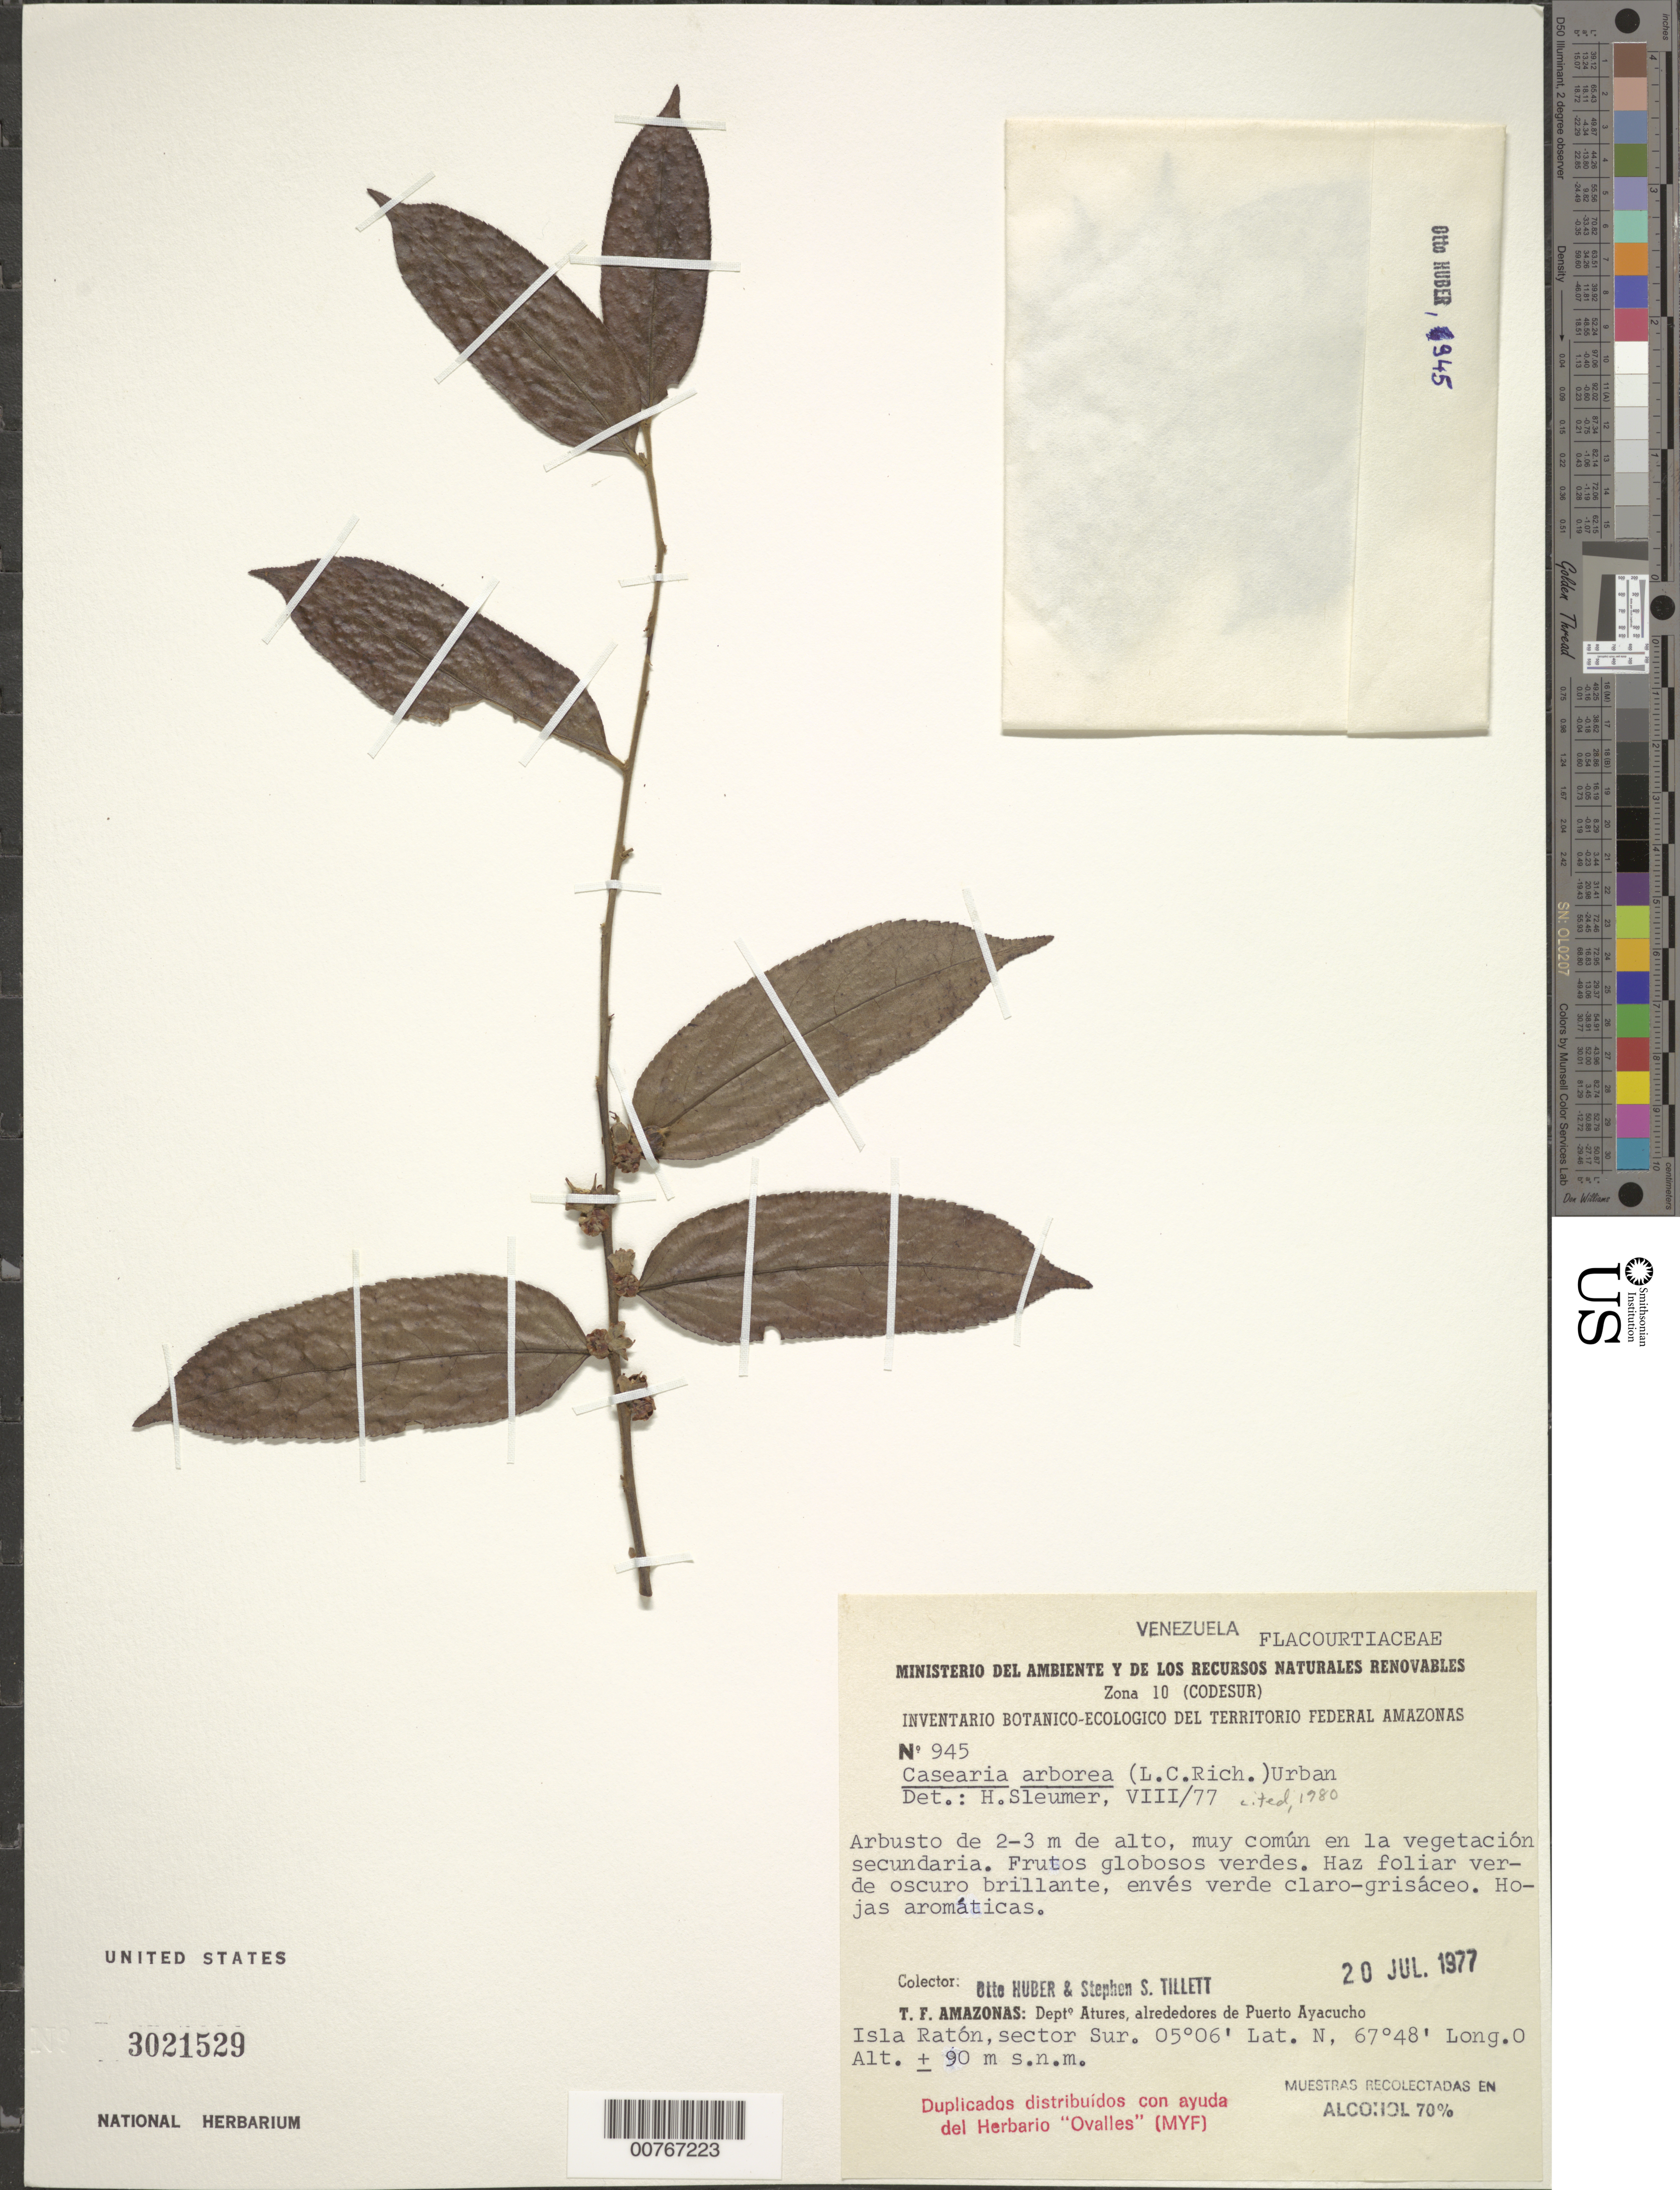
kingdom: Plantae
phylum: Tracheophyta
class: Magnoliopsida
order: Malpighiales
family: Salicaceae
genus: Casearia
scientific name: Casearia arborea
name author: (Rich.) Urb.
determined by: Sleumer, H. O.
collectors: O. Huber & S. S. Tillett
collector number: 945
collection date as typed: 20-Jul-77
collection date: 1977-07-20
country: Venezuela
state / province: Amazonas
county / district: Atures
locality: Puerto Ayacucho, Isla Raton, sector Sur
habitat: Secondary vegetation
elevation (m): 90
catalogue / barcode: US 3021529